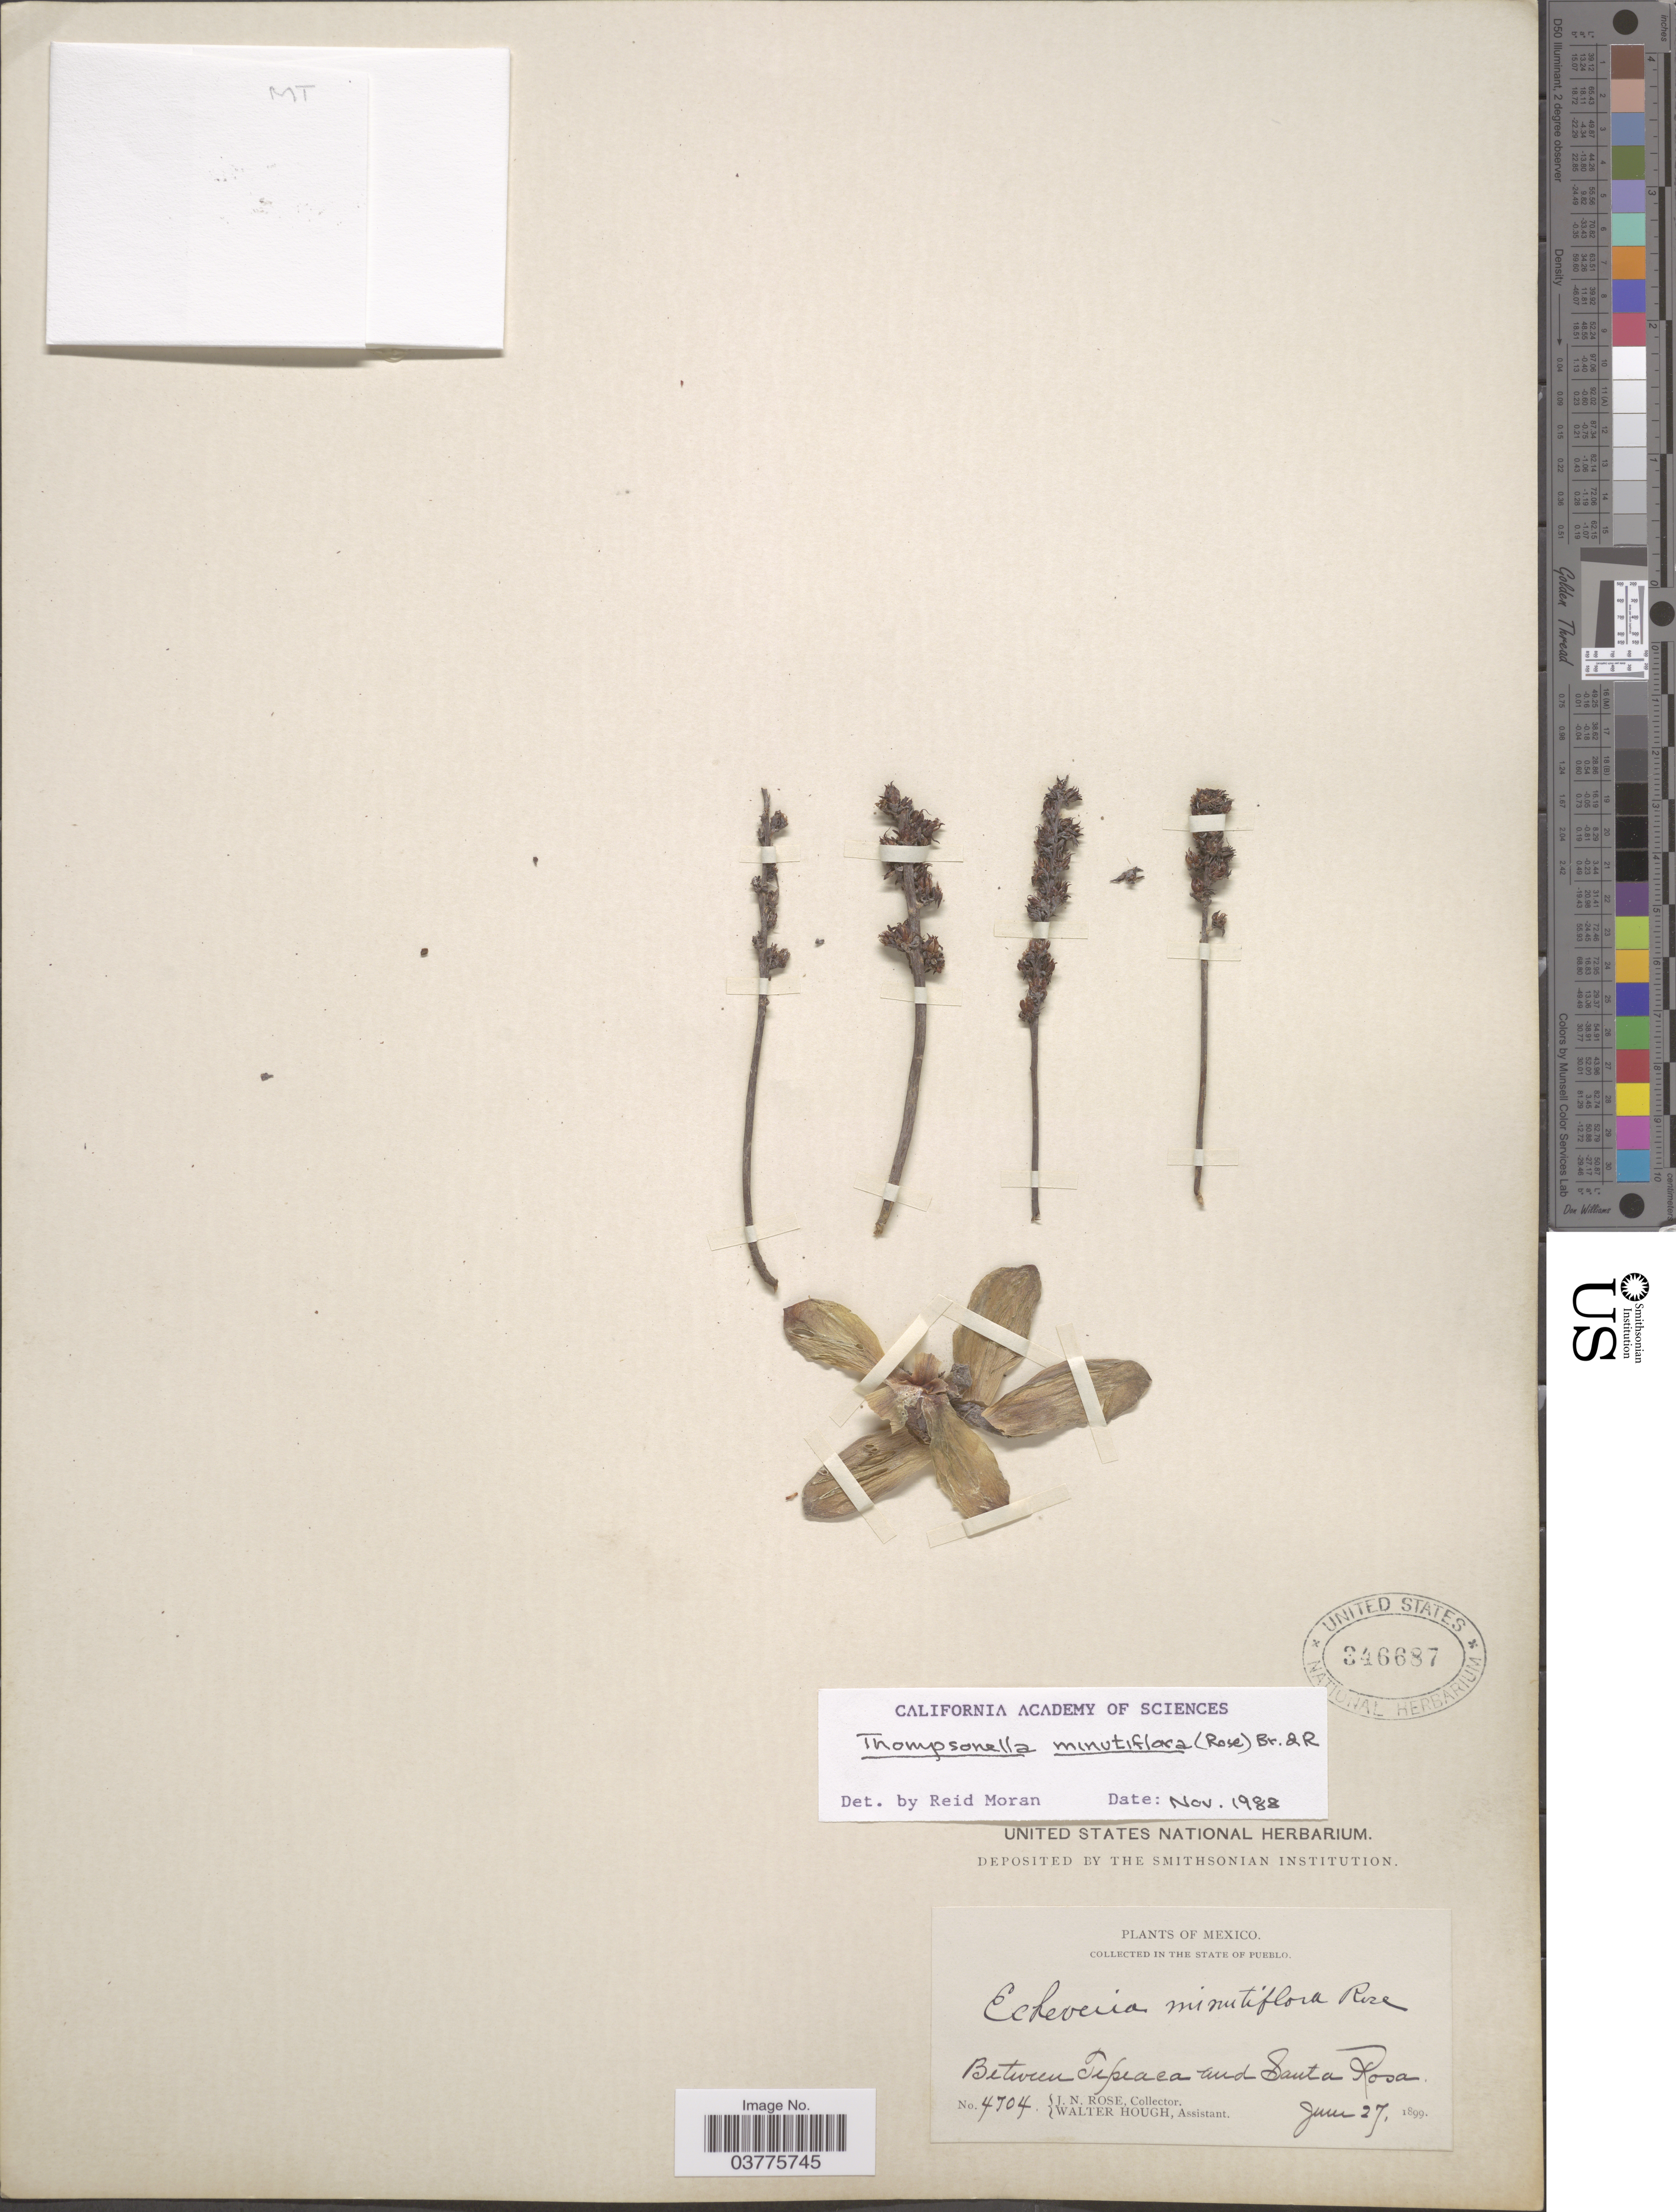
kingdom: Plantae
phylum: Tracheophyta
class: Magnoliopsida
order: Saxifragales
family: Crassulaceae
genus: Thompsonella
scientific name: Thompsonella minutiflora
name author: (Rose) Britton & Rose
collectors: J. N. Rose & W. Hough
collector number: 4704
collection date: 1899-06-27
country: Mexico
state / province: Puebla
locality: State of Pueblo. Between Tepeaca and Santa Rosa.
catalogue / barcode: US 346687